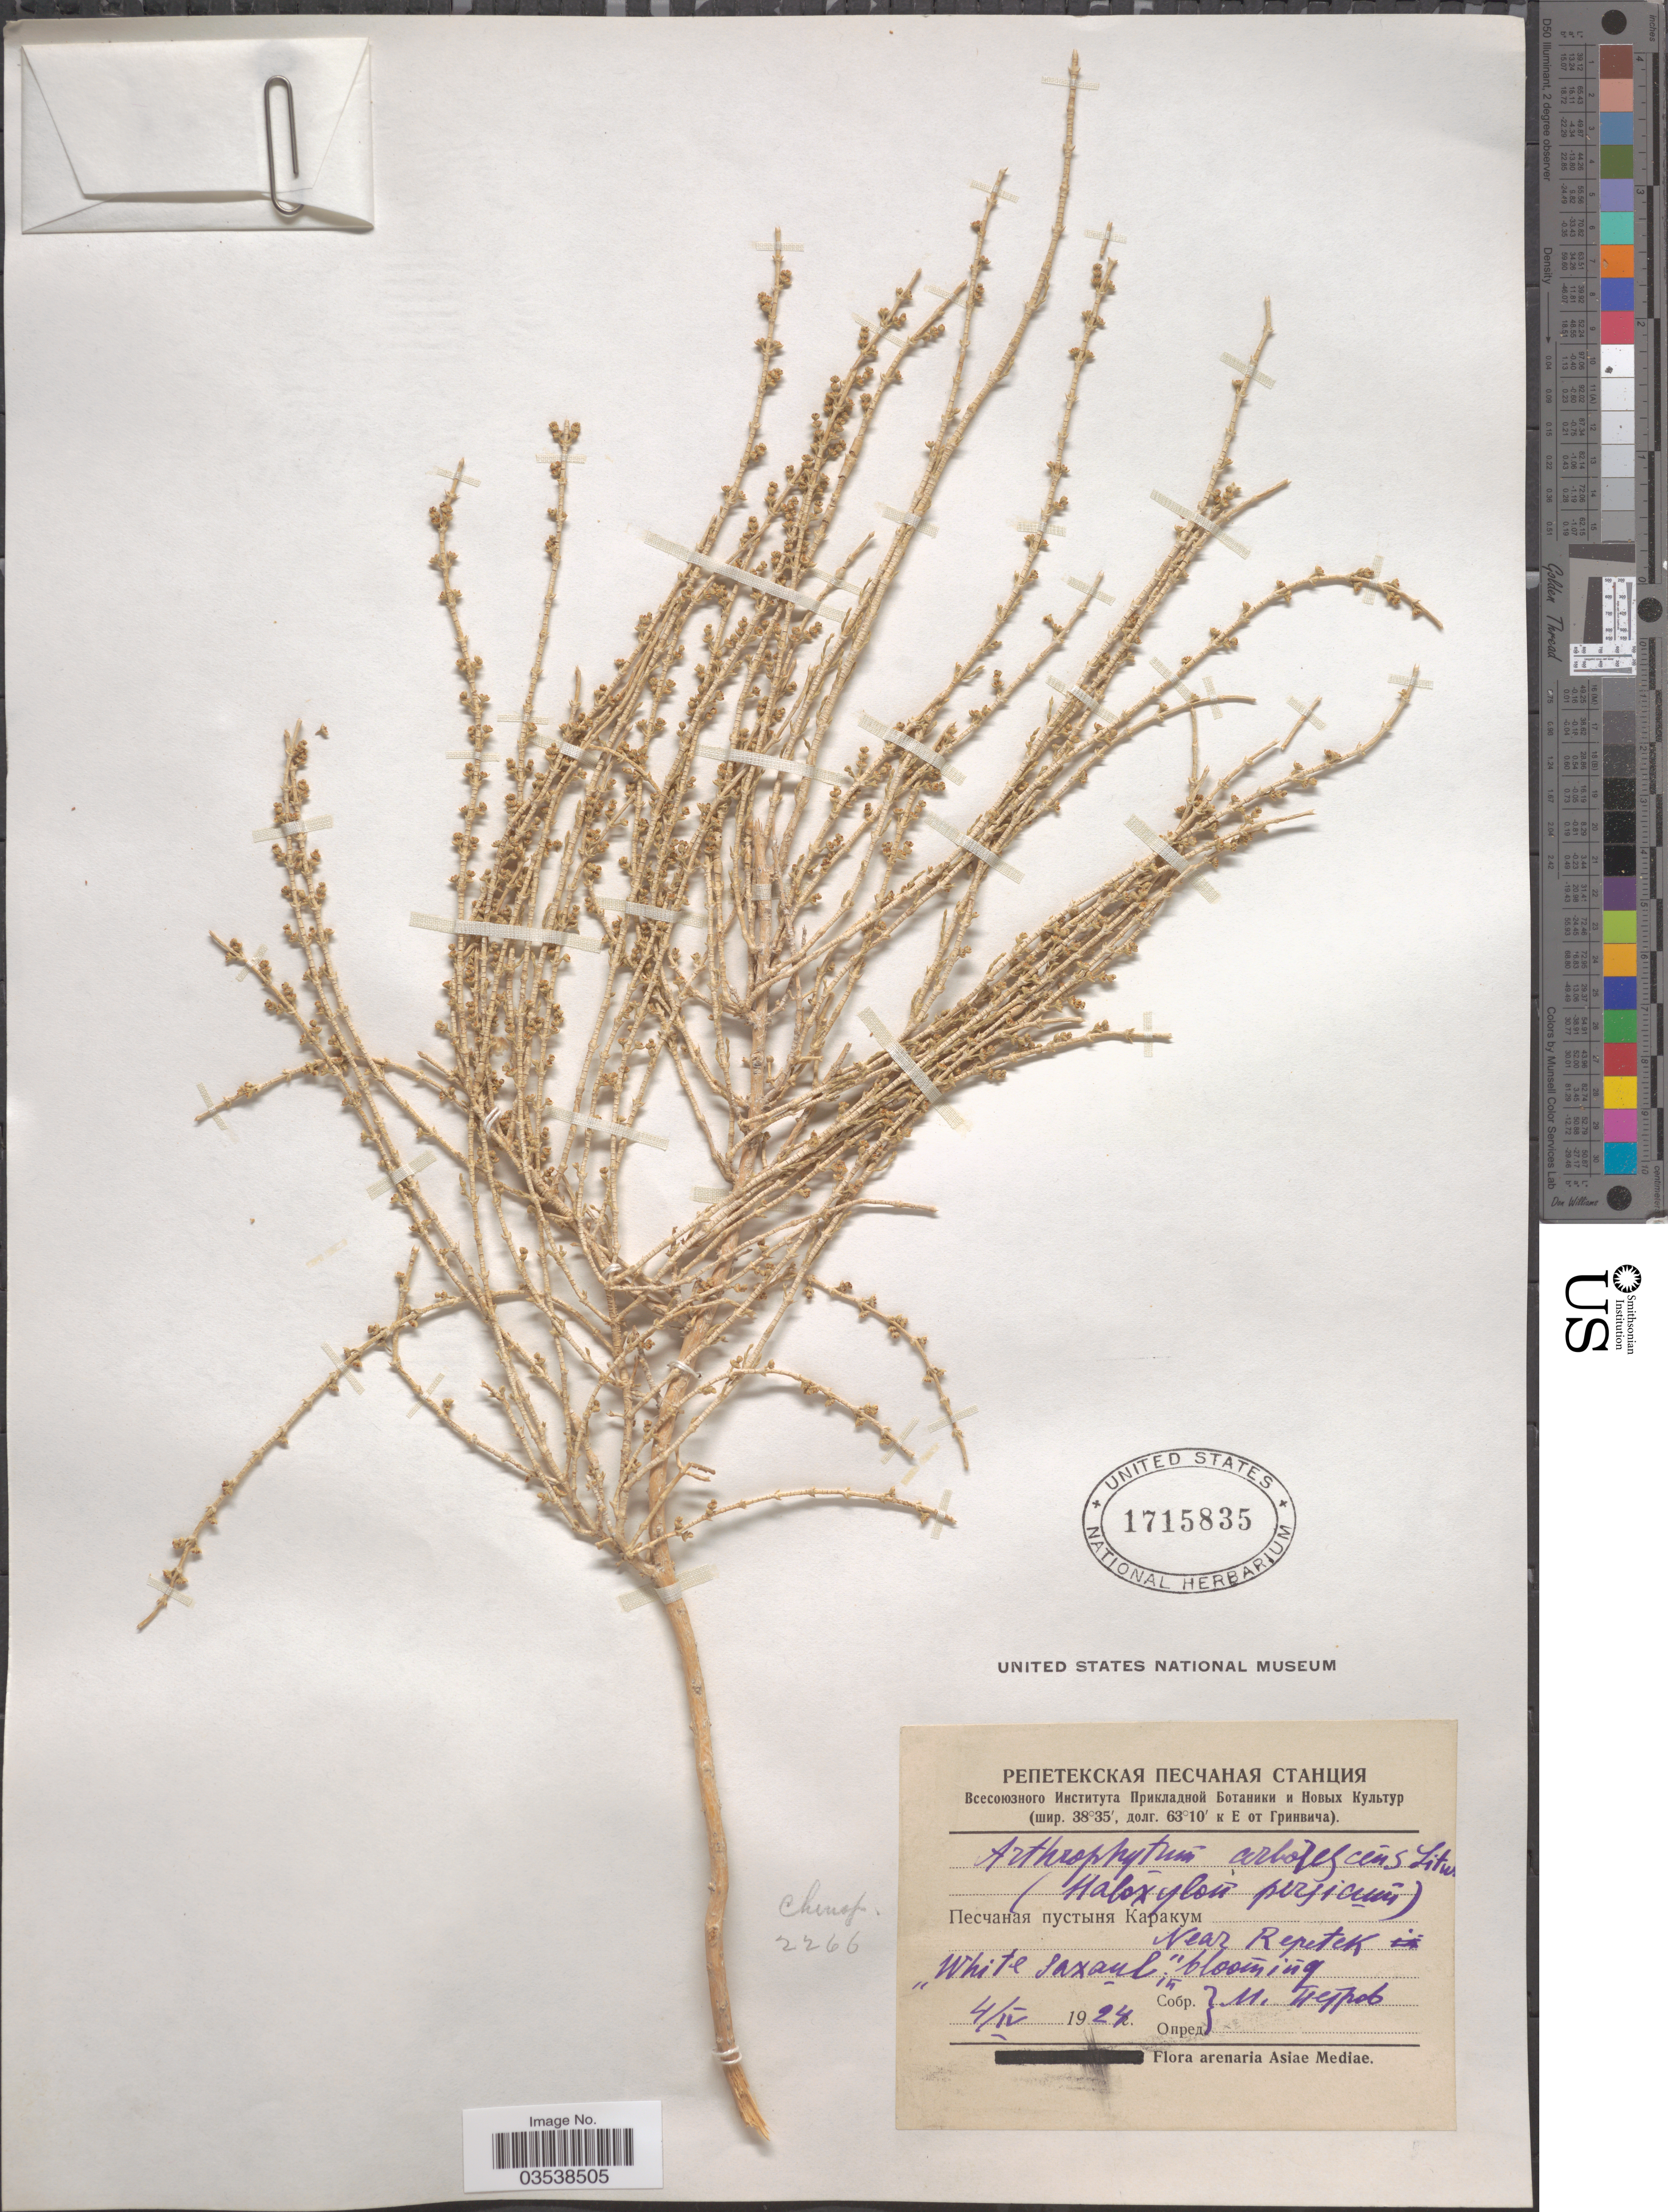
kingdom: Plantae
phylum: Tracheophyta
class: Magnoliopsida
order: Caryophyllales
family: Amaranthaceae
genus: Haloxylon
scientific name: Haloxylon persicum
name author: Bunge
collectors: M. Petrov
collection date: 1924-04-04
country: Turkmenistan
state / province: Lebap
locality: near Repetek Station, Karakum Desert.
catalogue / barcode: US 1715835